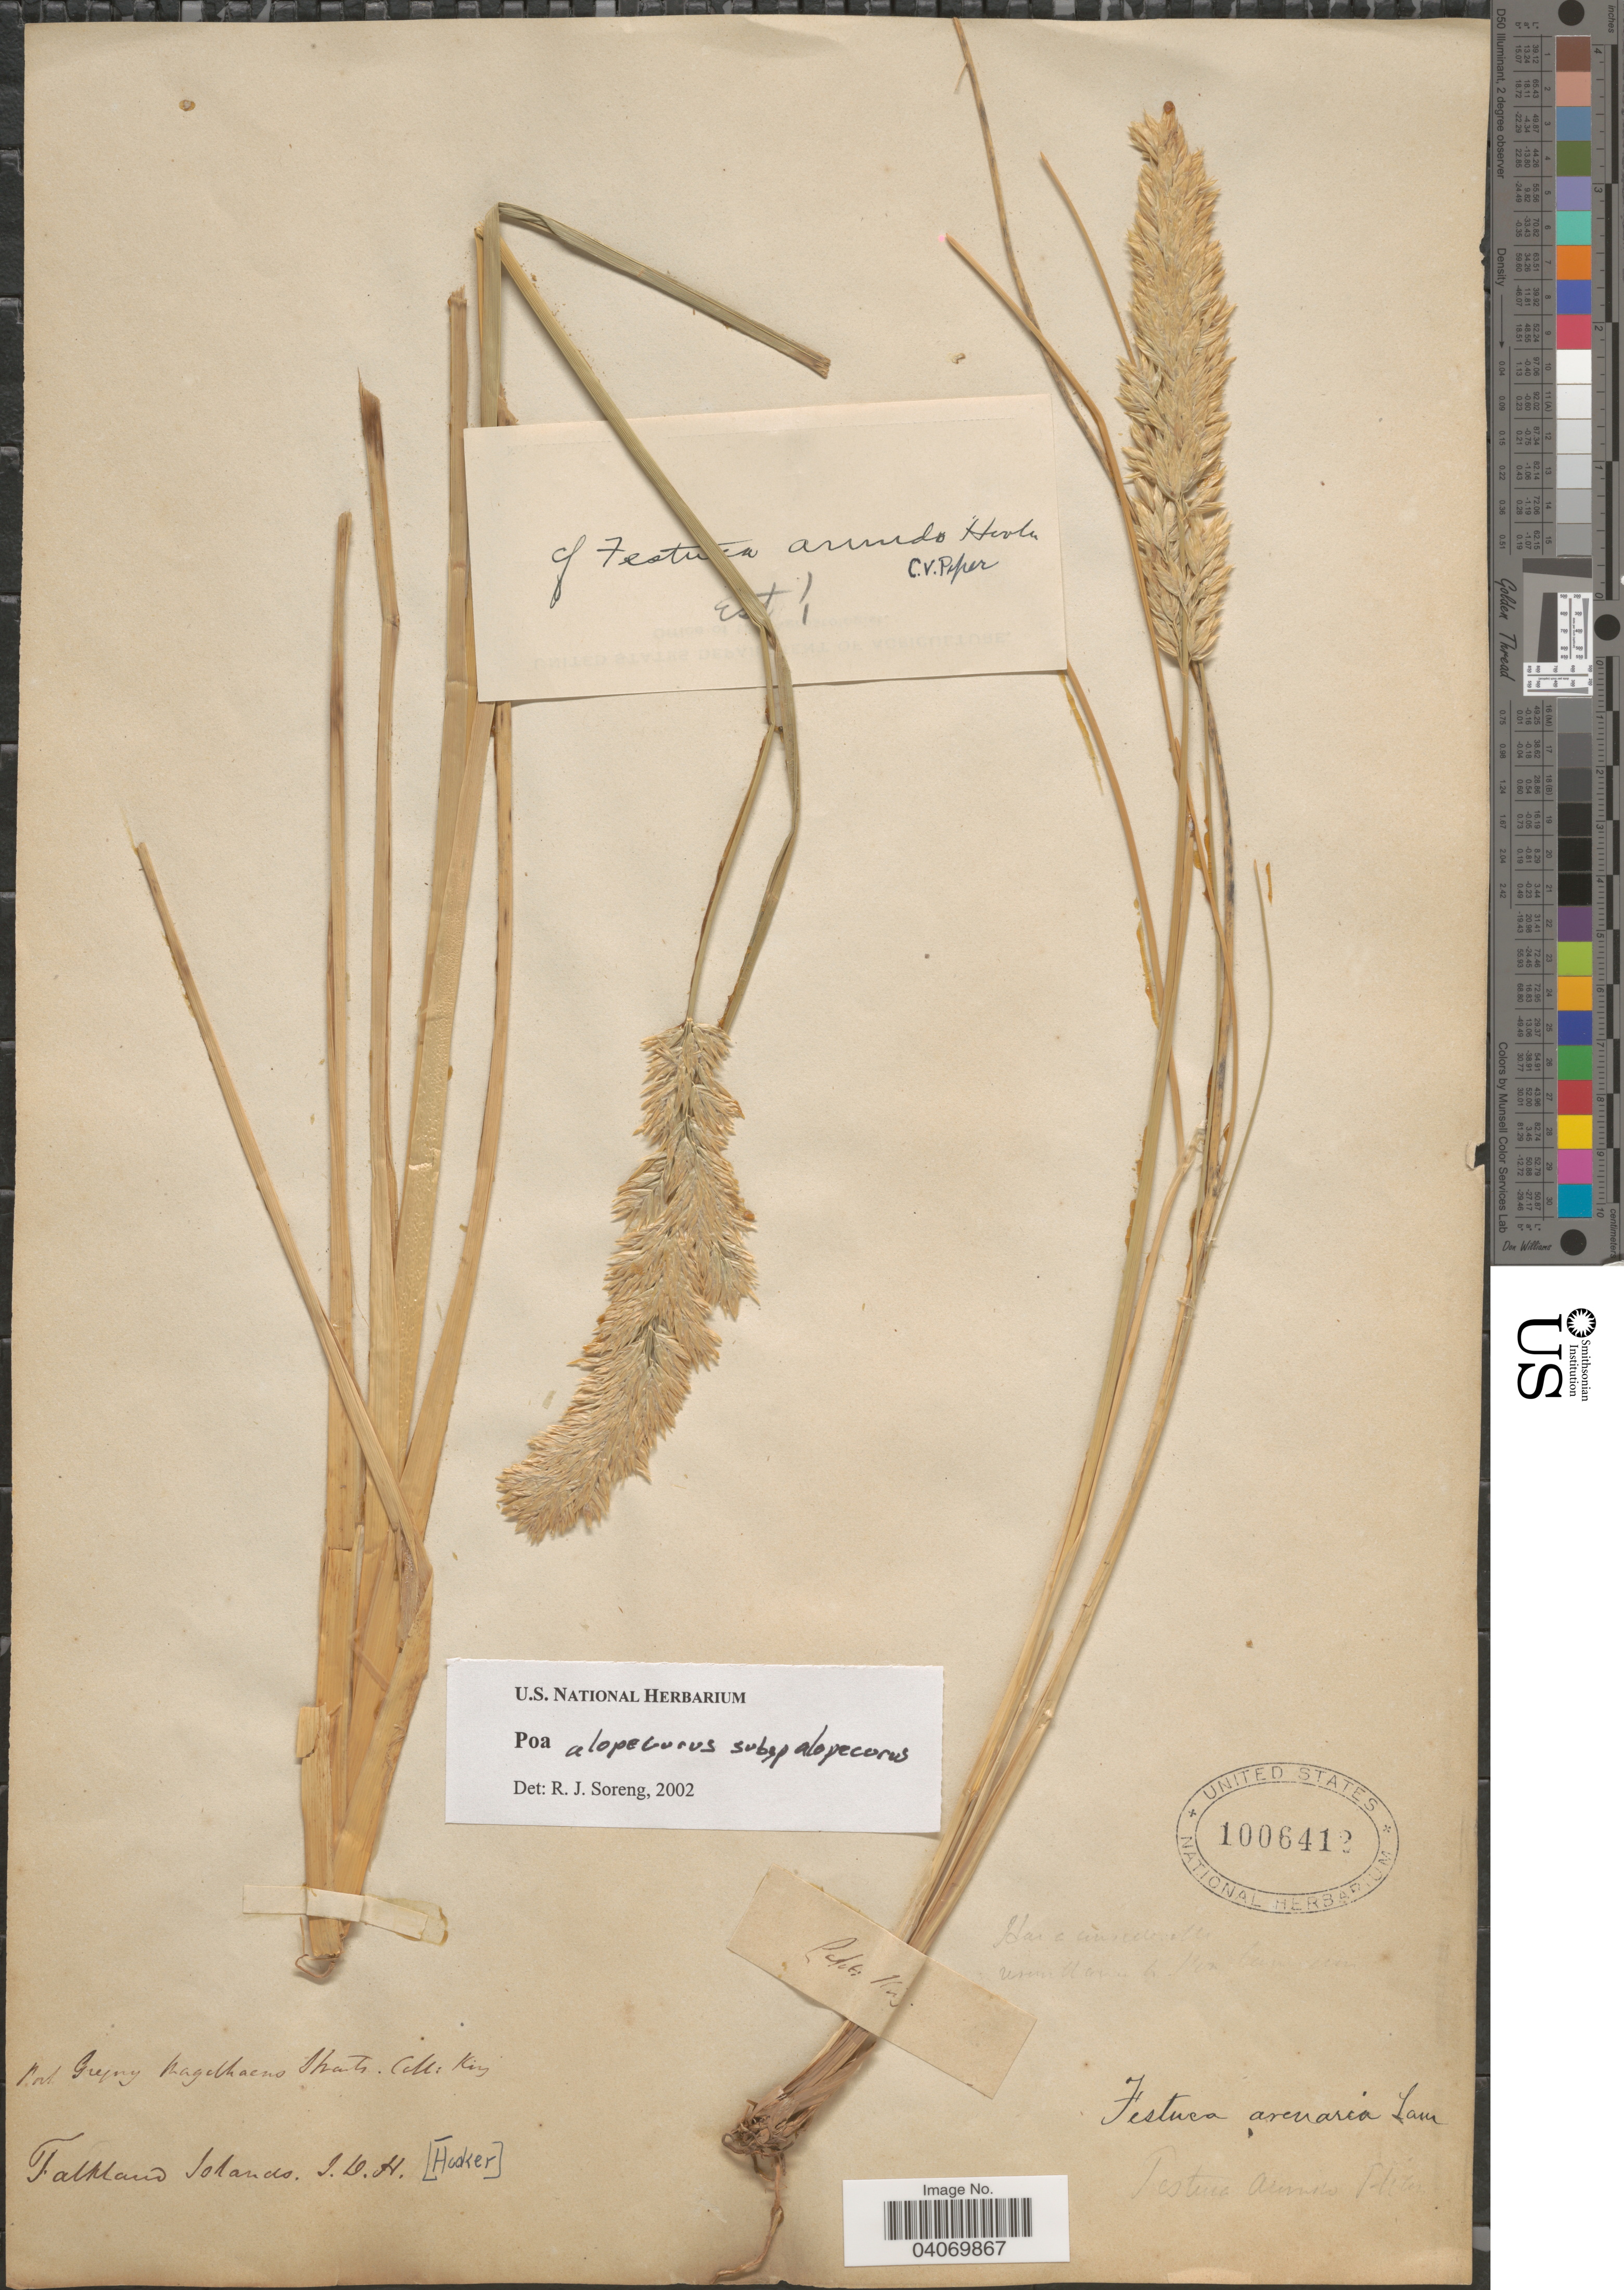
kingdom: Plantae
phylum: Tracheophyta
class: Liliopsida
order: Poales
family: Poaceae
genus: Poa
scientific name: Poa alopecurus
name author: (Gaudich. ex Mirb.) Kunth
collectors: J. D. Hooker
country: Falkland Islands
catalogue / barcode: US 1006412